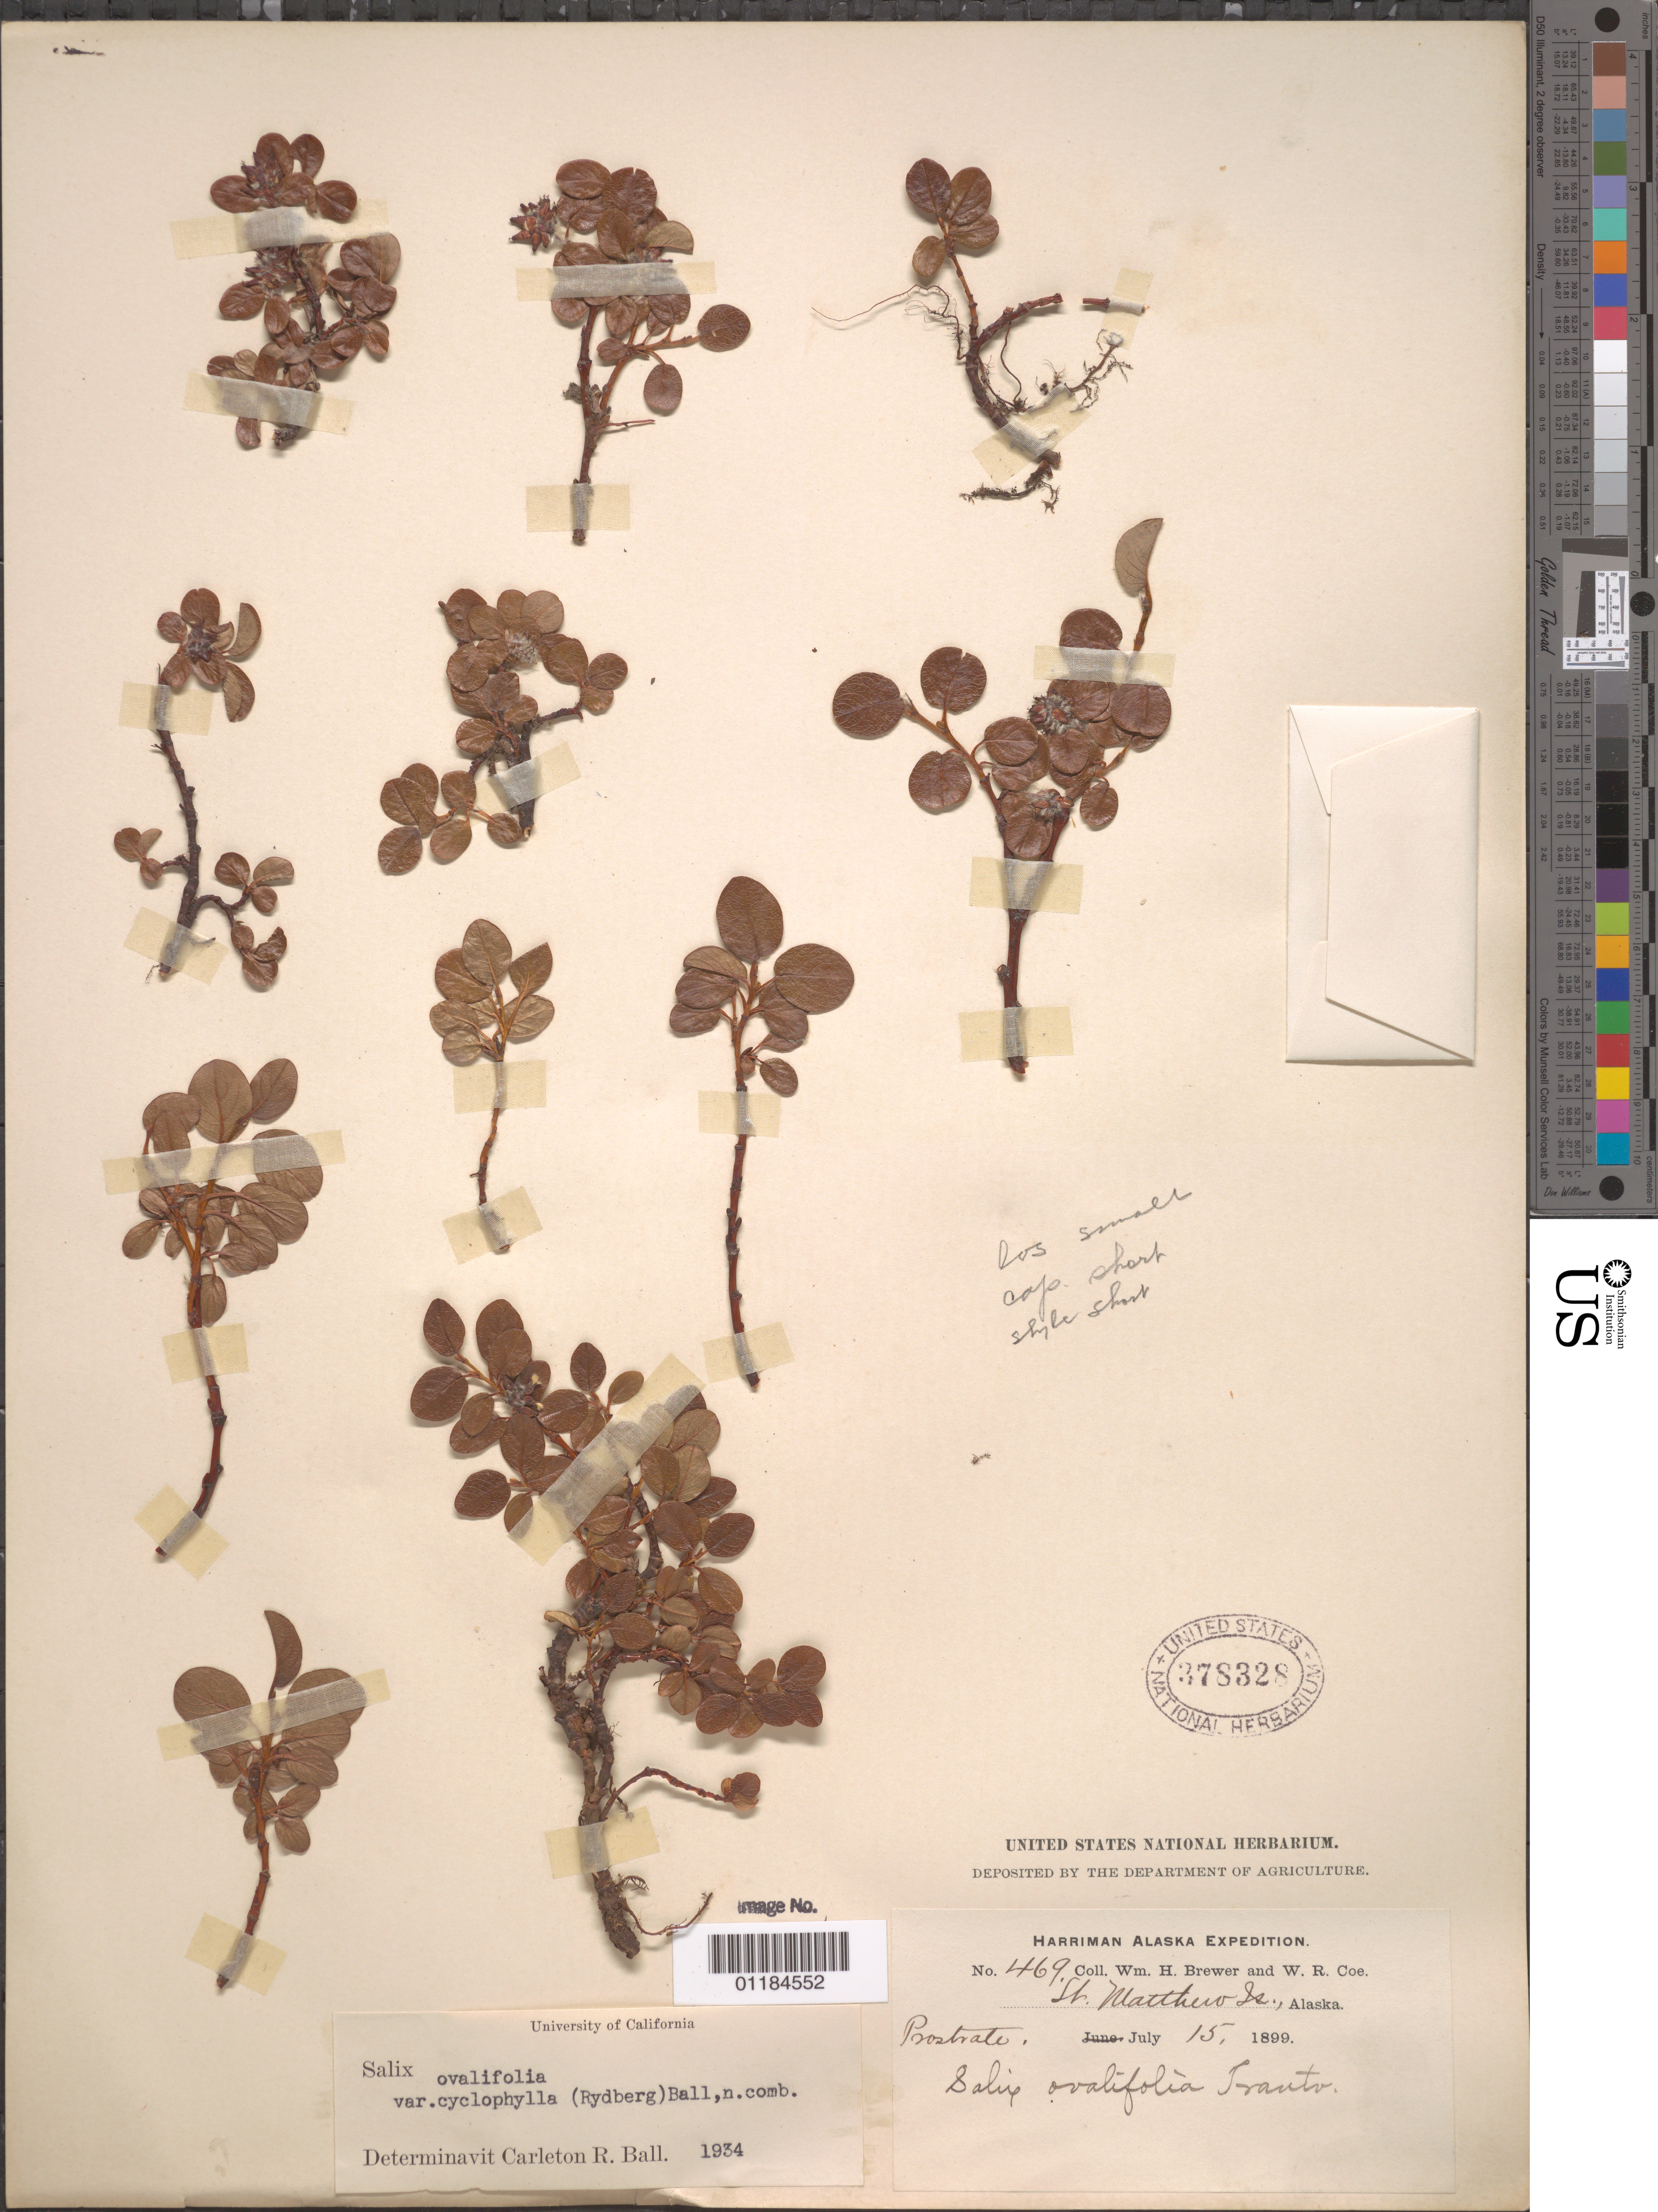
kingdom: Plantae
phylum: Tracheophyta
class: Magnoliopsida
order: Malpighiales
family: Salicaceae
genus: Salix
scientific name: Salix ovalifolia var. cyclophylla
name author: (Rydb.) C.R. Ball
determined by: Ball, C. R.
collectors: W. H. Brewer & W. Coe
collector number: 469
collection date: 1899-07-15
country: United States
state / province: Alaska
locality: St. Matthew Island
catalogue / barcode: US 378328